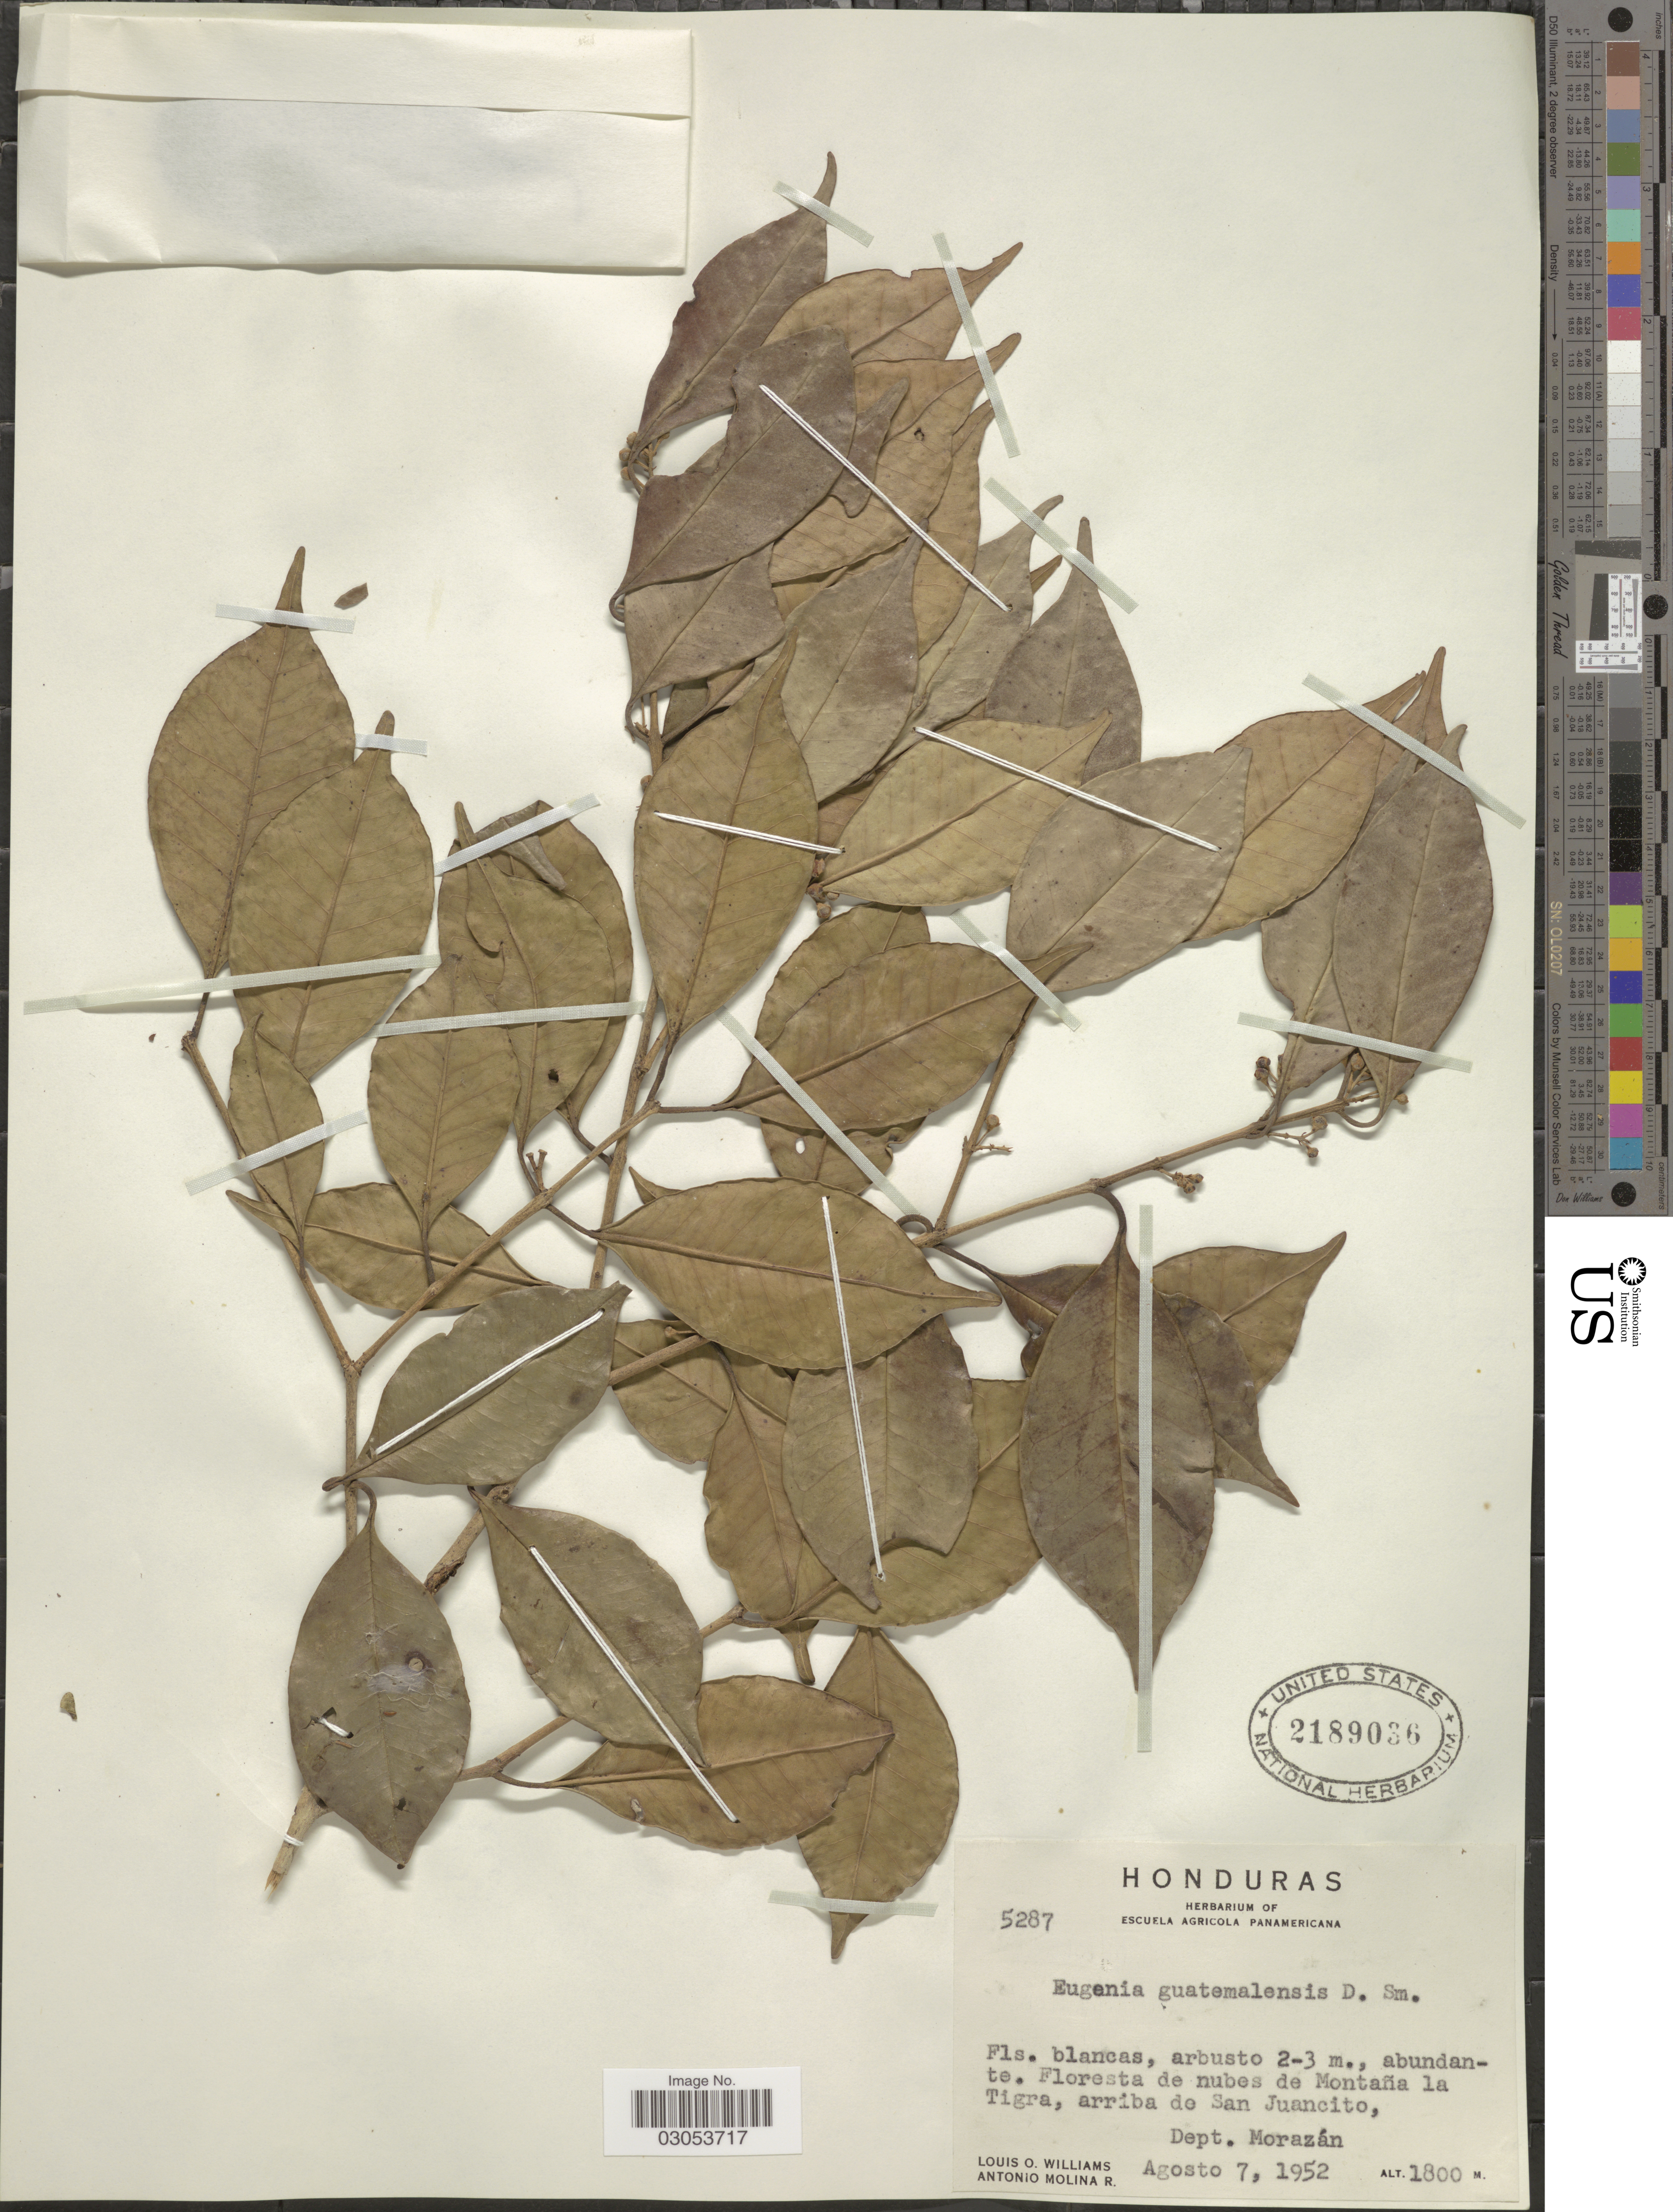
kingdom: Plantae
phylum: Tracheophyta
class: Magnoliopsida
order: Myrtales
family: Myrtaceae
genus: Eugenia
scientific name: Eugenia guatemalensis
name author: Donn. Sm.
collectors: L. O. Williams & A. Molina R.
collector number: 5287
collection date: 1952-08-07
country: Honduras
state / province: Fco. Morazán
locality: Floresta de nubes de Montaña la Tigra, arriba de San Juancito, Dept. Morazán.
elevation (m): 1800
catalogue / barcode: US 2189036